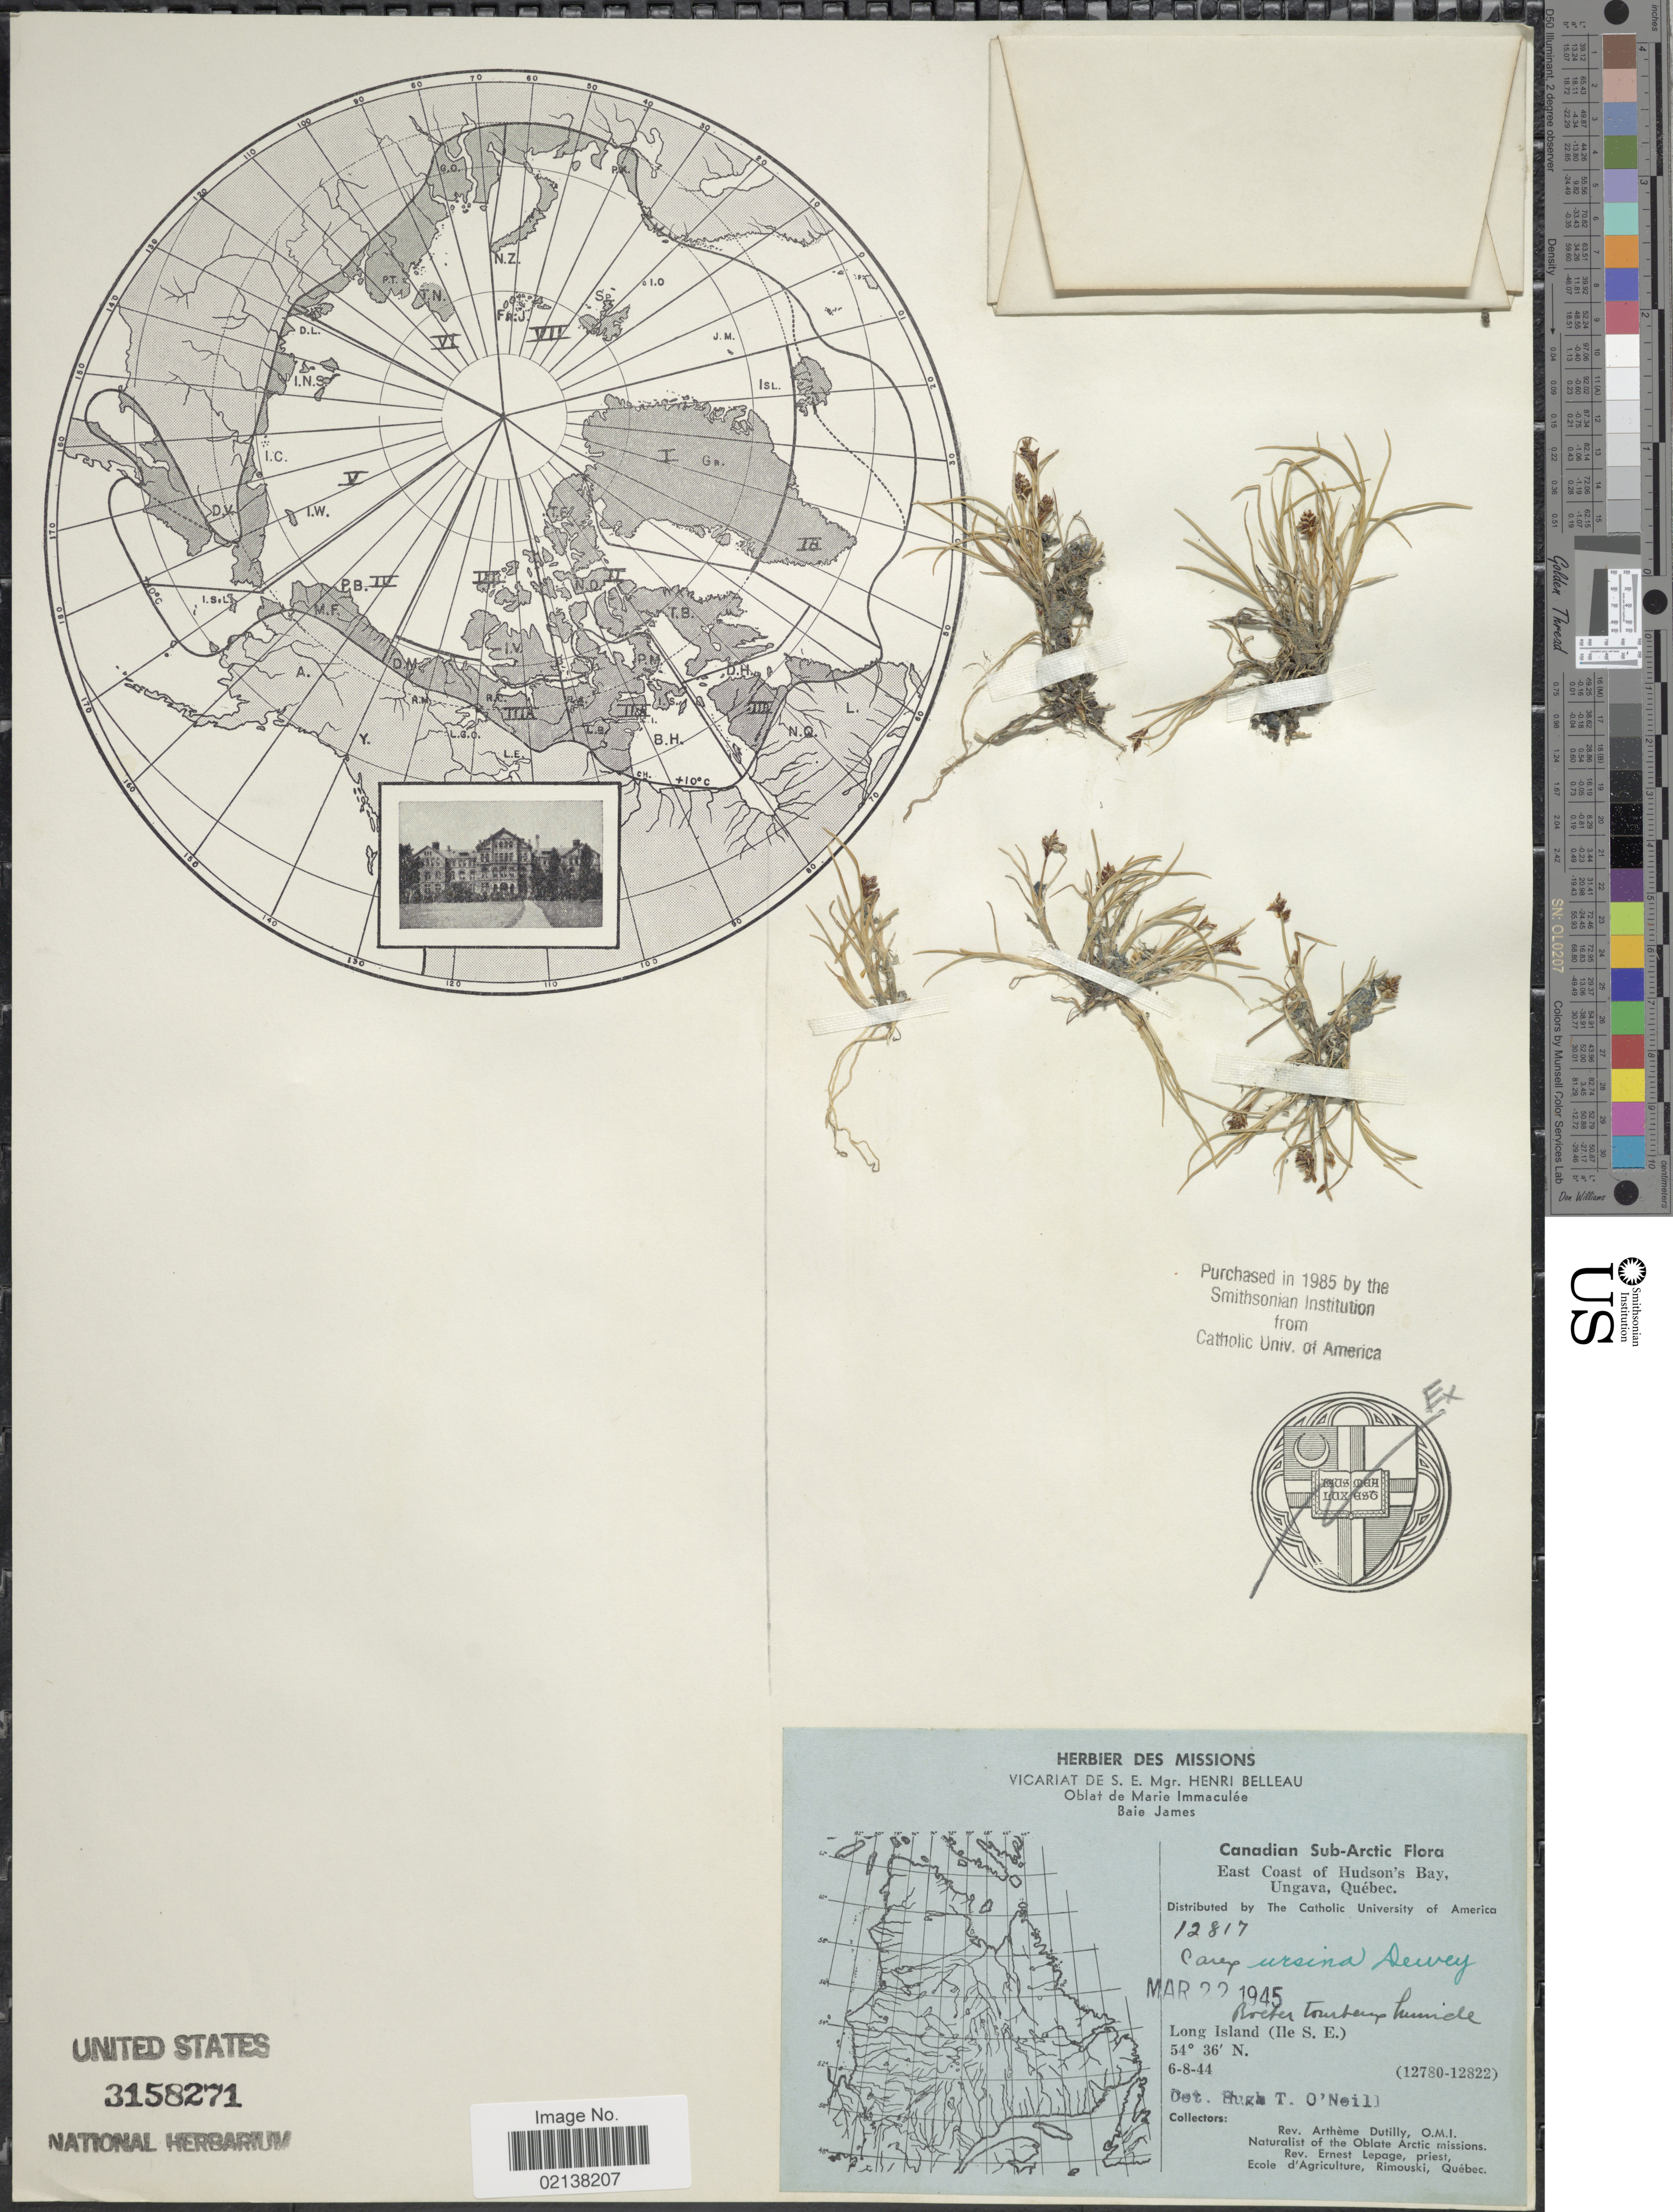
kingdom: Plantae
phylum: Tracheophyta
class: Liliopsida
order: Poales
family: Cyperaceae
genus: Carex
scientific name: Carex ursina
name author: Dewey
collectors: A. Dutilly & E. Lepage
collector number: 12817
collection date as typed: Transcribed d/m/y: 6/8/44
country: Canada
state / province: Quebec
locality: Canadian Sub-Arctic. East Coast of Hudson's Bay, Ungava. Long Island (Ile S.E.)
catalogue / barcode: US 3158271